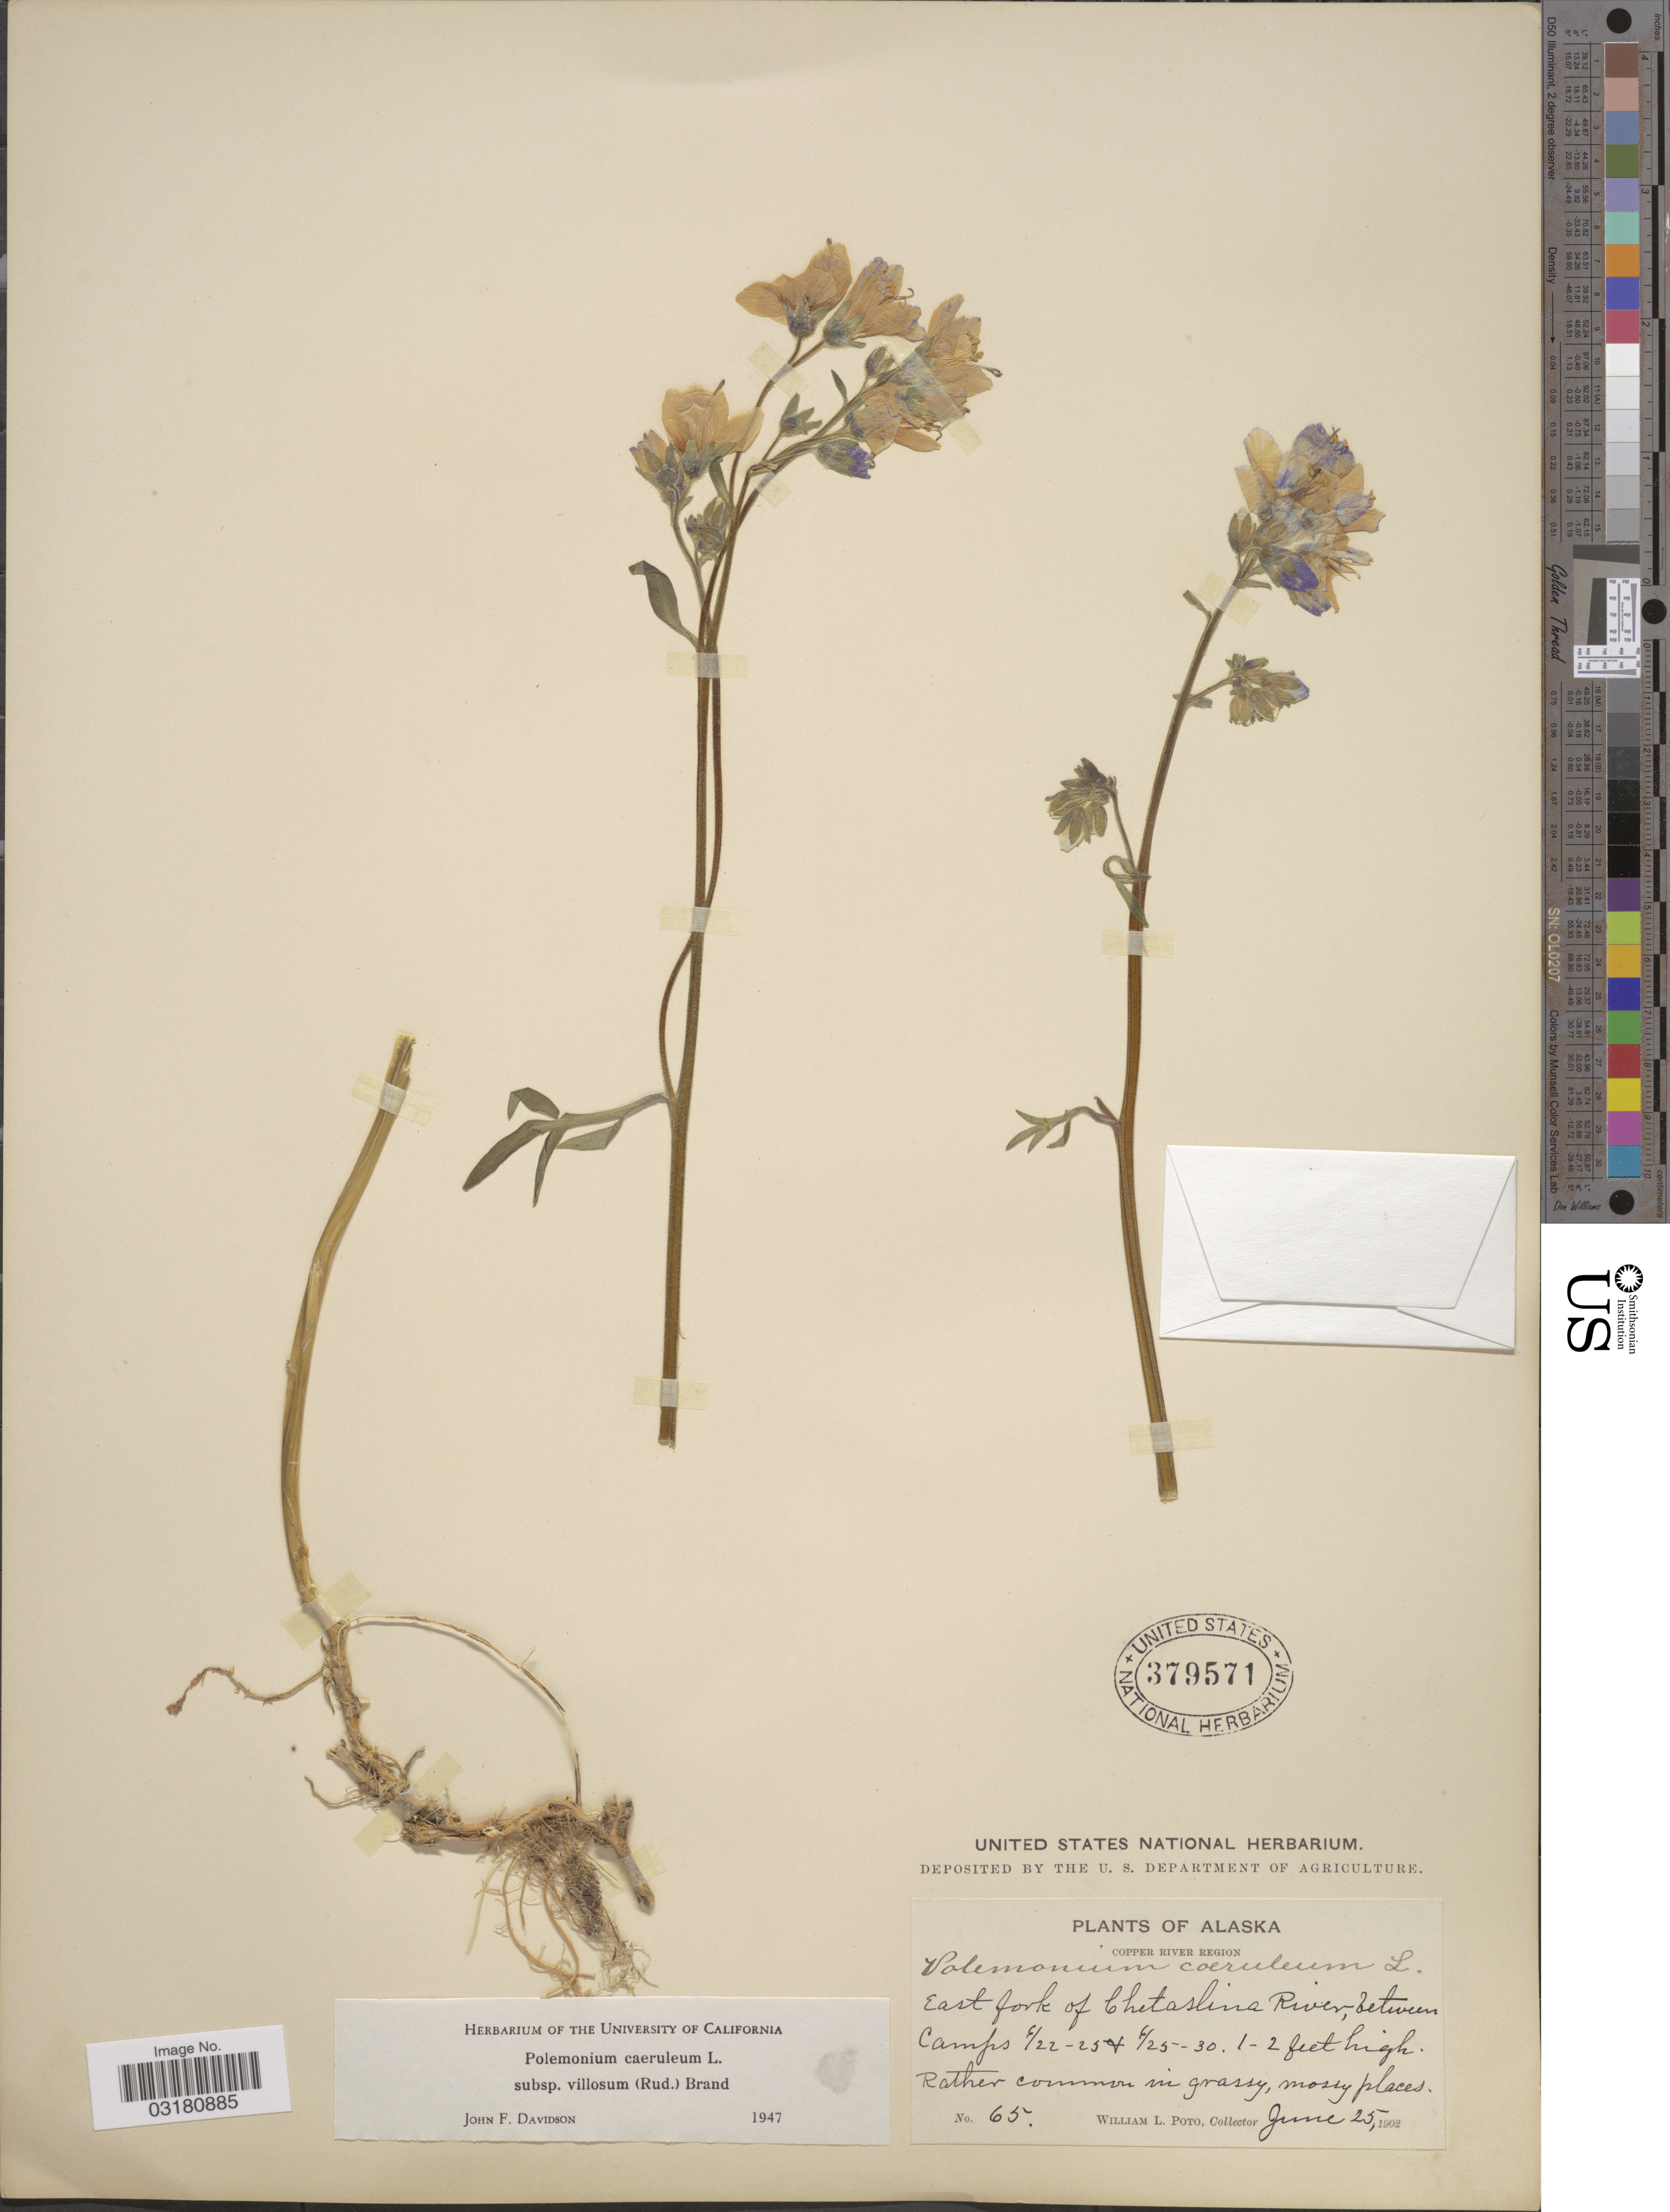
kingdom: Plantae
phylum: Tracheophyta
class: Magnoliopsida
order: Ericales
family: Polemoniaceae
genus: Polemonium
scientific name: Polemonium caeruleum subsp. villosum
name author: (Rudolph ex Georgi) Brand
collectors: W. Poto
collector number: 65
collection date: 1902-06-25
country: United States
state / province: Alaska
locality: Copper River Region. East fork of Chetsalina River, between camps 6/22-25 + 6/25-30.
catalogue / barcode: US 379571